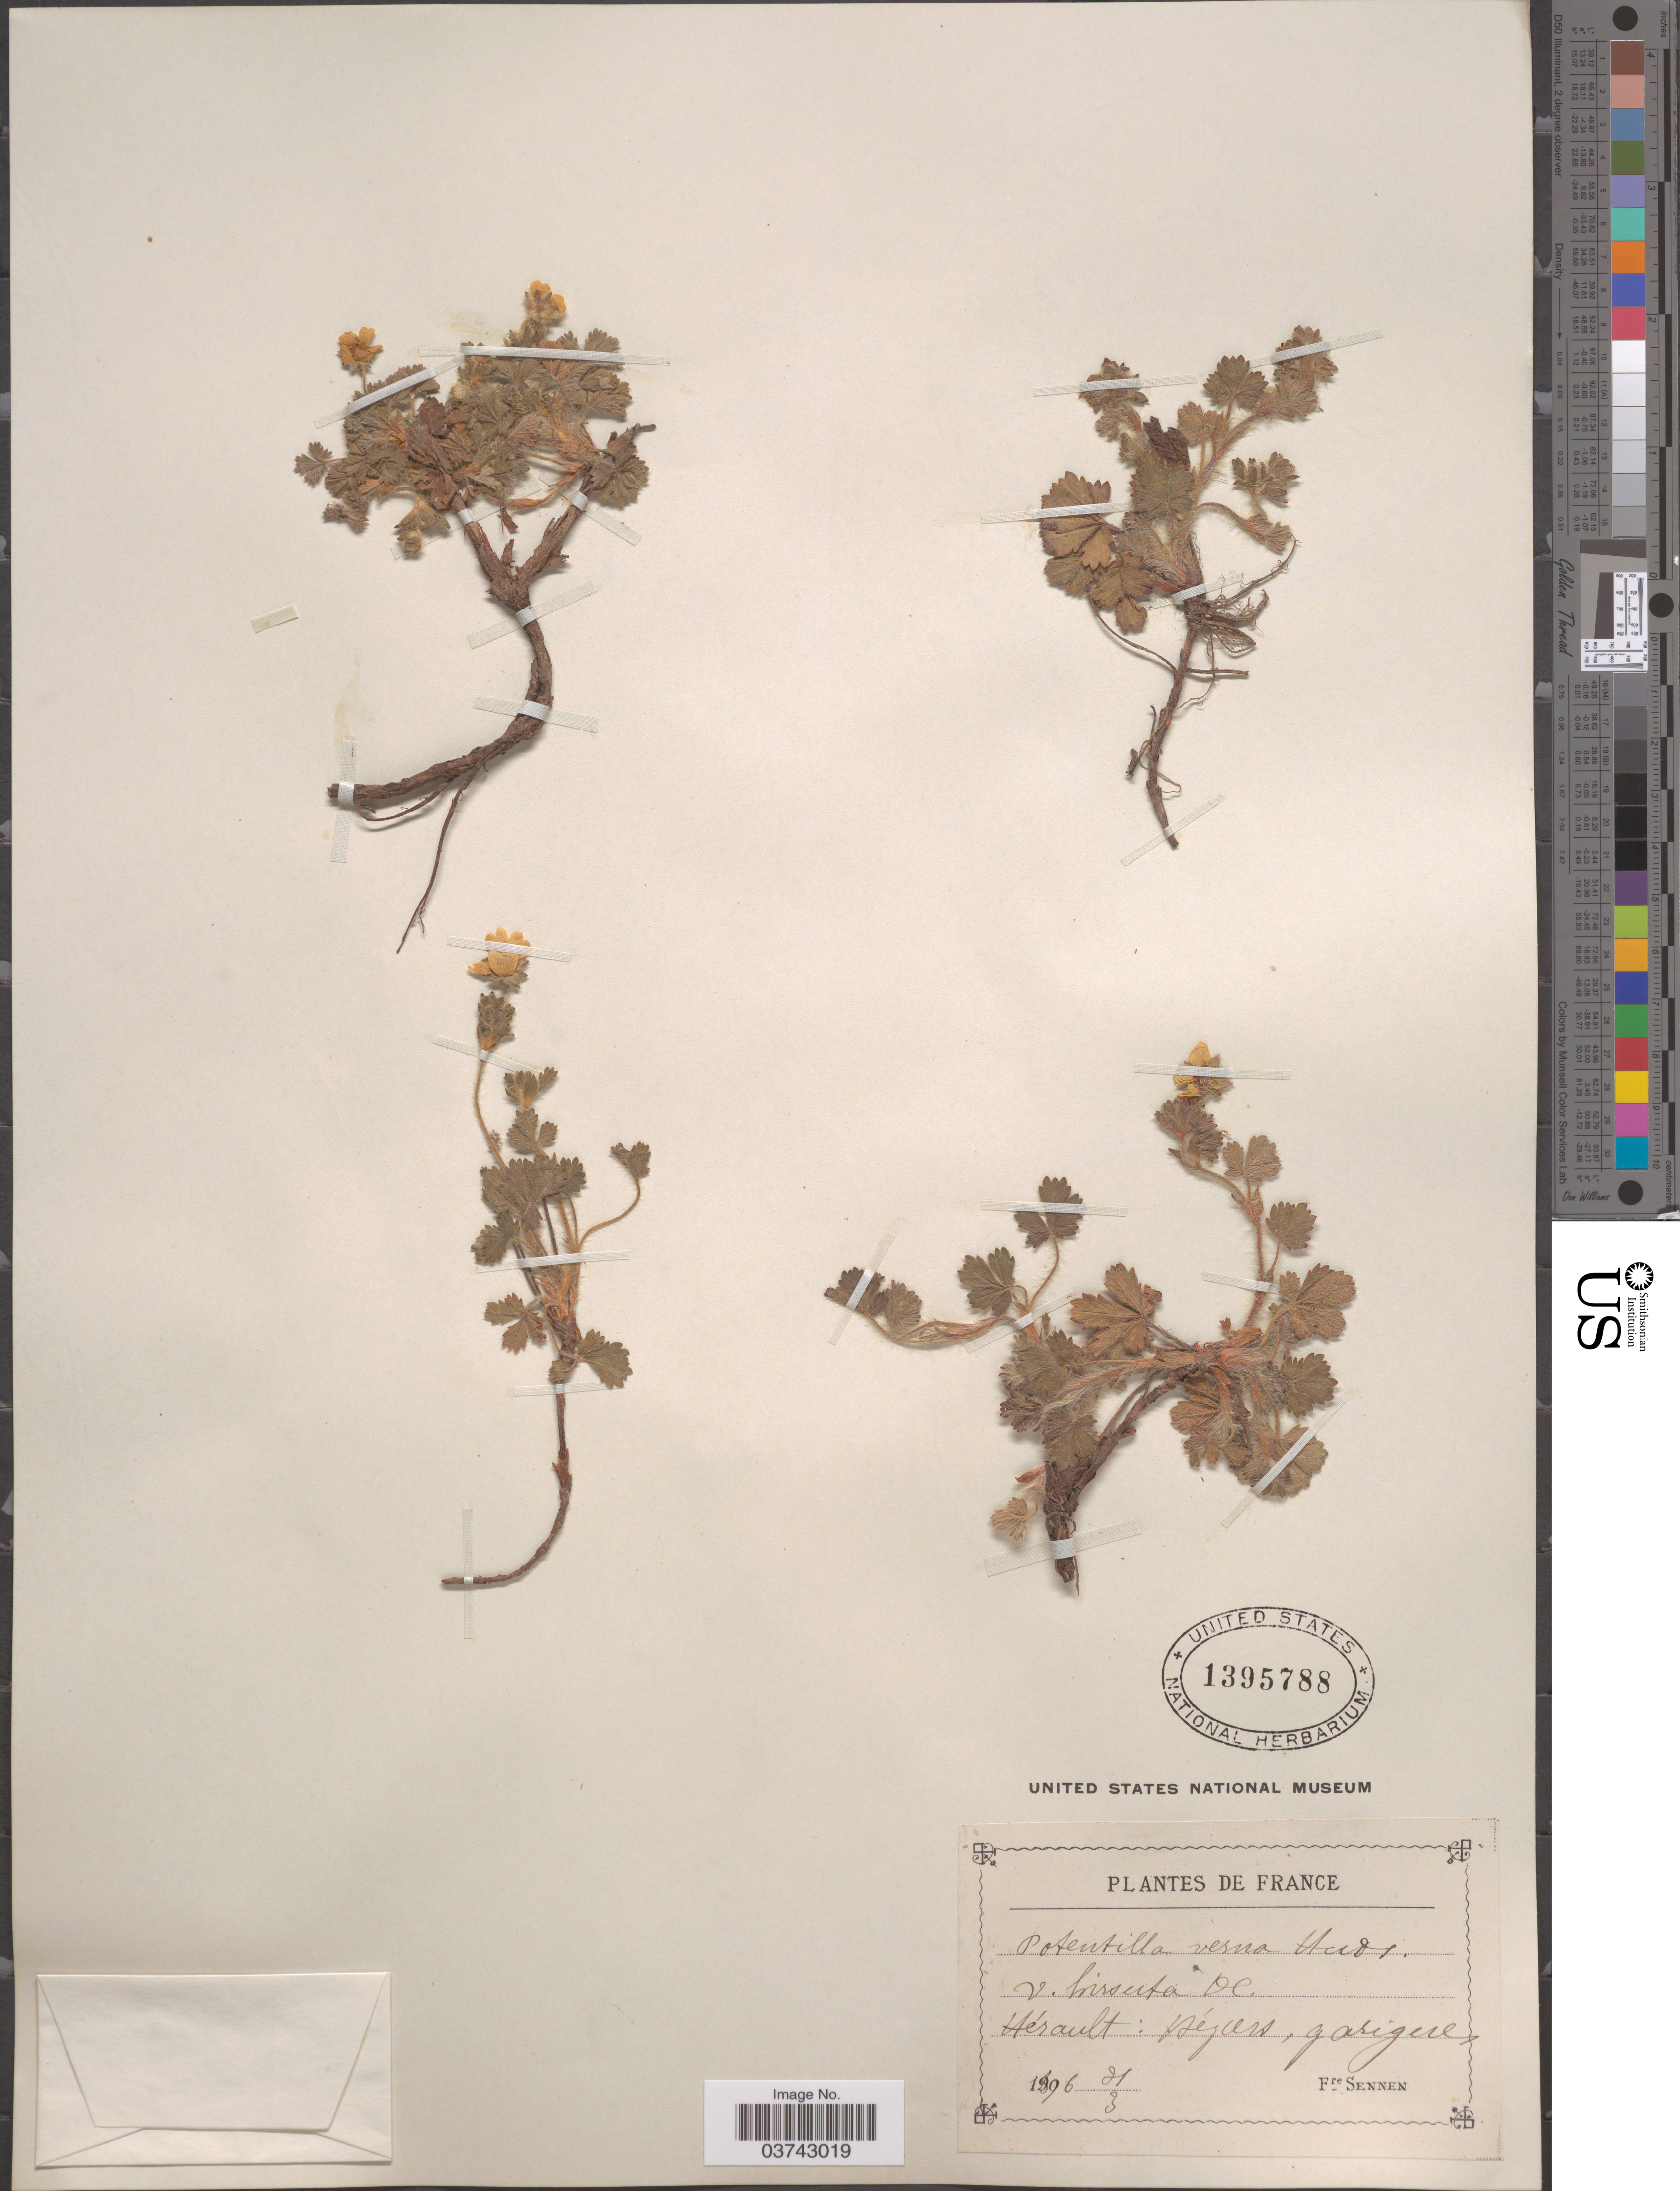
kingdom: Plantae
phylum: Tracheophyta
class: Magnoliopsida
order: Rosales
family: Rosaceae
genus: Potentilla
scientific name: Potentilla verna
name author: L.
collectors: E. Sennen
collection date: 1896-03-21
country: France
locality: Hérault: Sépers, garigere. [interpreted]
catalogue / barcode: US 1395788